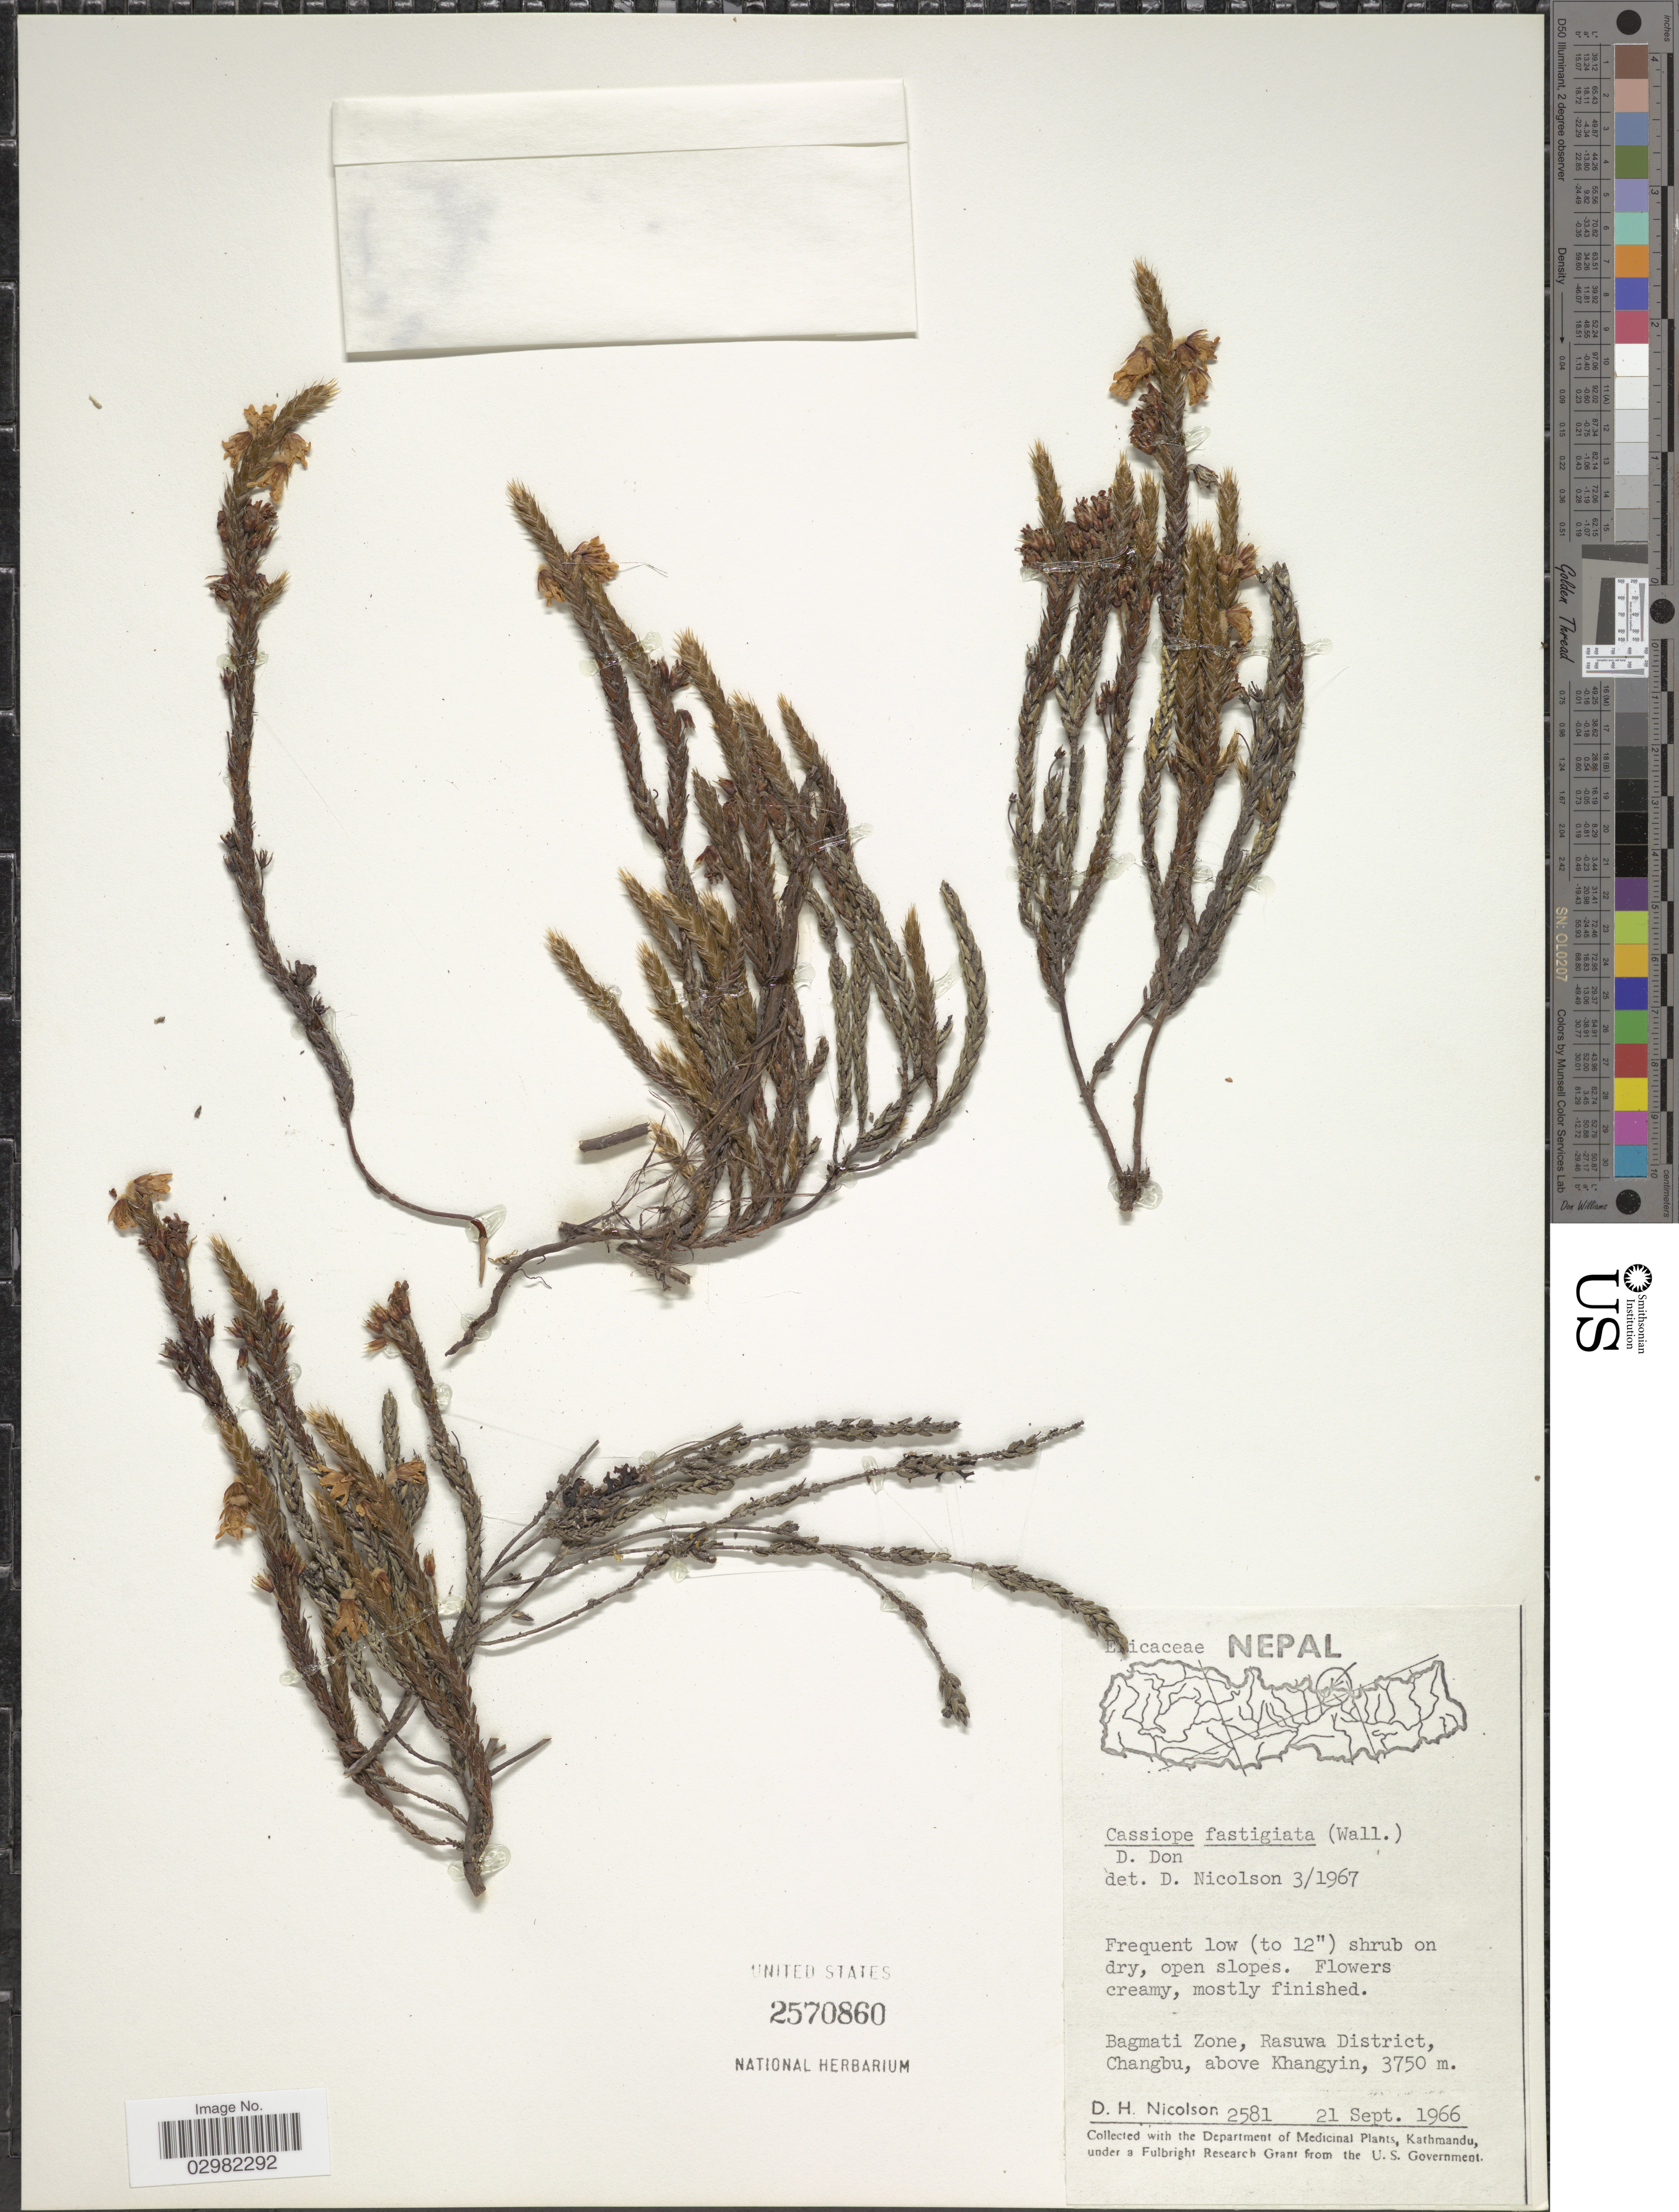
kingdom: Plantae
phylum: Tracheophyta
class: Magnoliopsida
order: Ericales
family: Ericaceae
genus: Cassiope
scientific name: Cassiope fastigiata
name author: (Wall) D. Don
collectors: D. H. Nicolson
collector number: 2581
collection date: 1966-09-21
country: Nepal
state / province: Bagmati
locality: Bagmati Zone, Rasuwa District, Changbu, above Khangyin.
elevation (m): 3750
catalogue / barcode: US 2570860